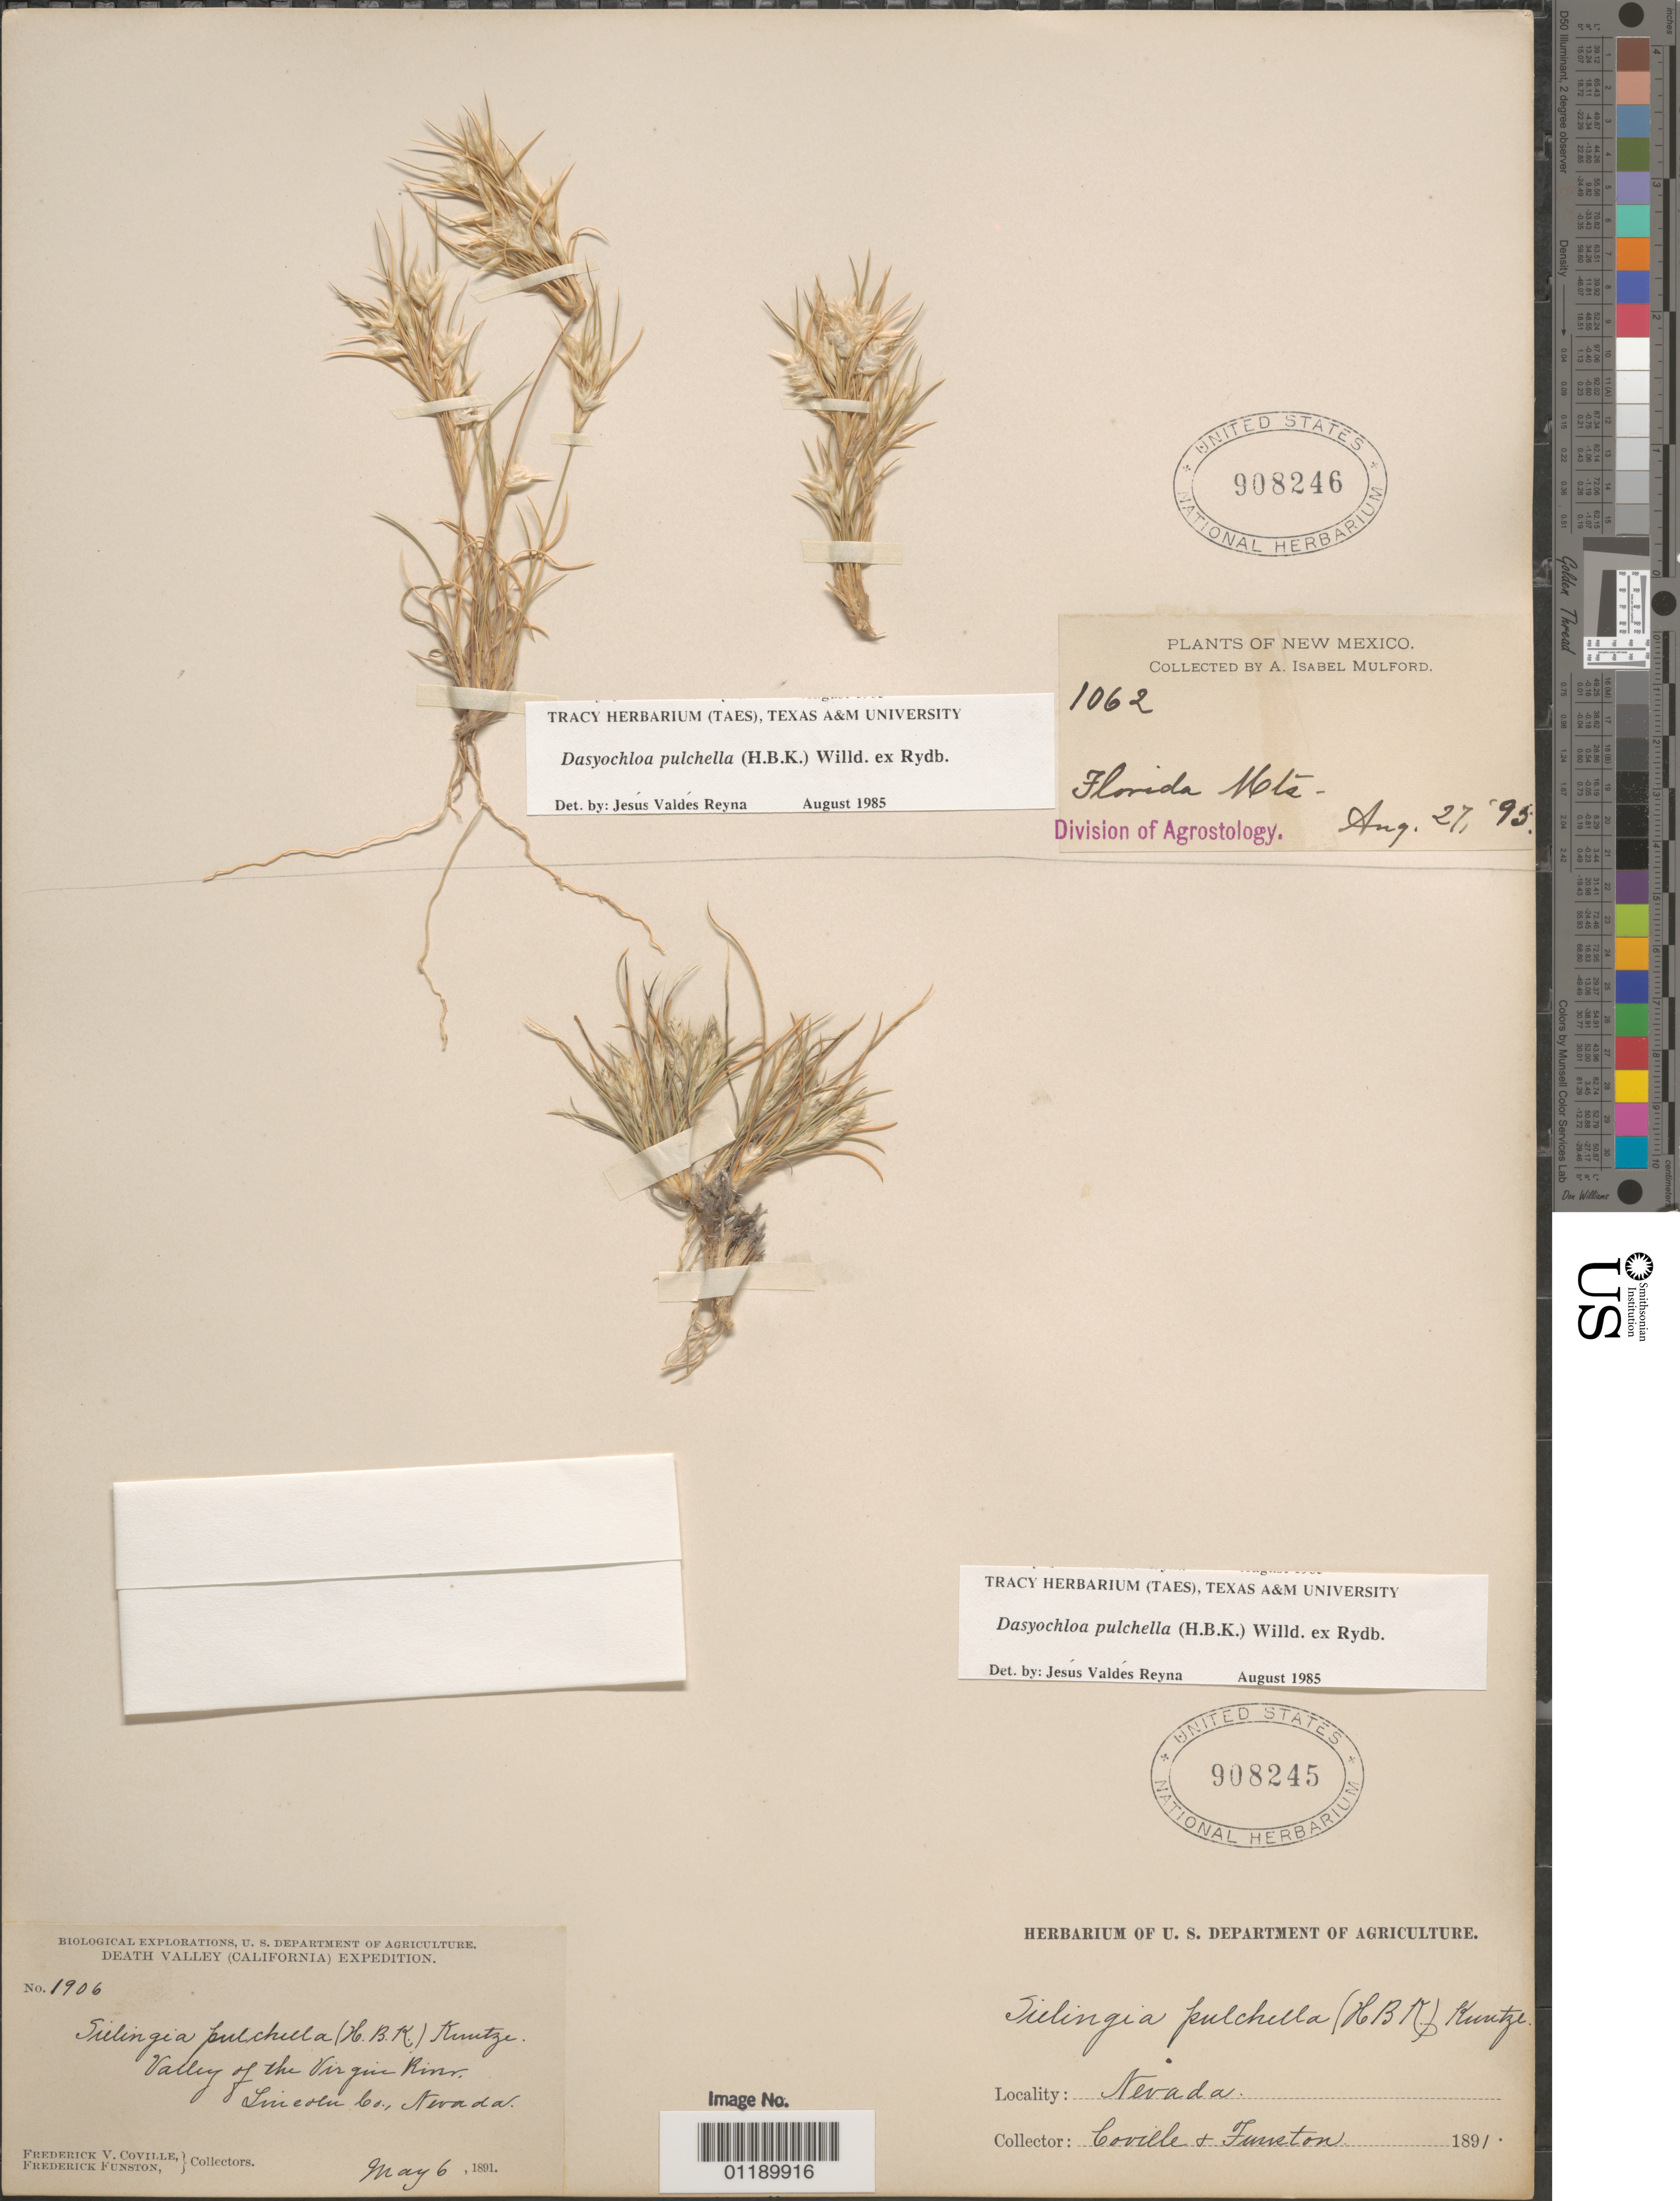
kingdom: Plantae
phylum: Tracheophyta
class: Liliopsida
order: Poales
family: Poaceae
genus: Dasyochloa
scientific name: Dasyochloa pulchella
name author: (Kunth) Willd. ex Rydb.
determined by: Reyna, Jesus V.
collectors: F. V. Coville, F. Funston & V. O. Bailey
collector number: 1906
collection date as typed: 06 May 1891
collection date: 1891-05-06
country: United States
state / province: Nevada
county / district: Lincoln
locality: Valley of the Virgin River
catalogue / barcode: US 908245